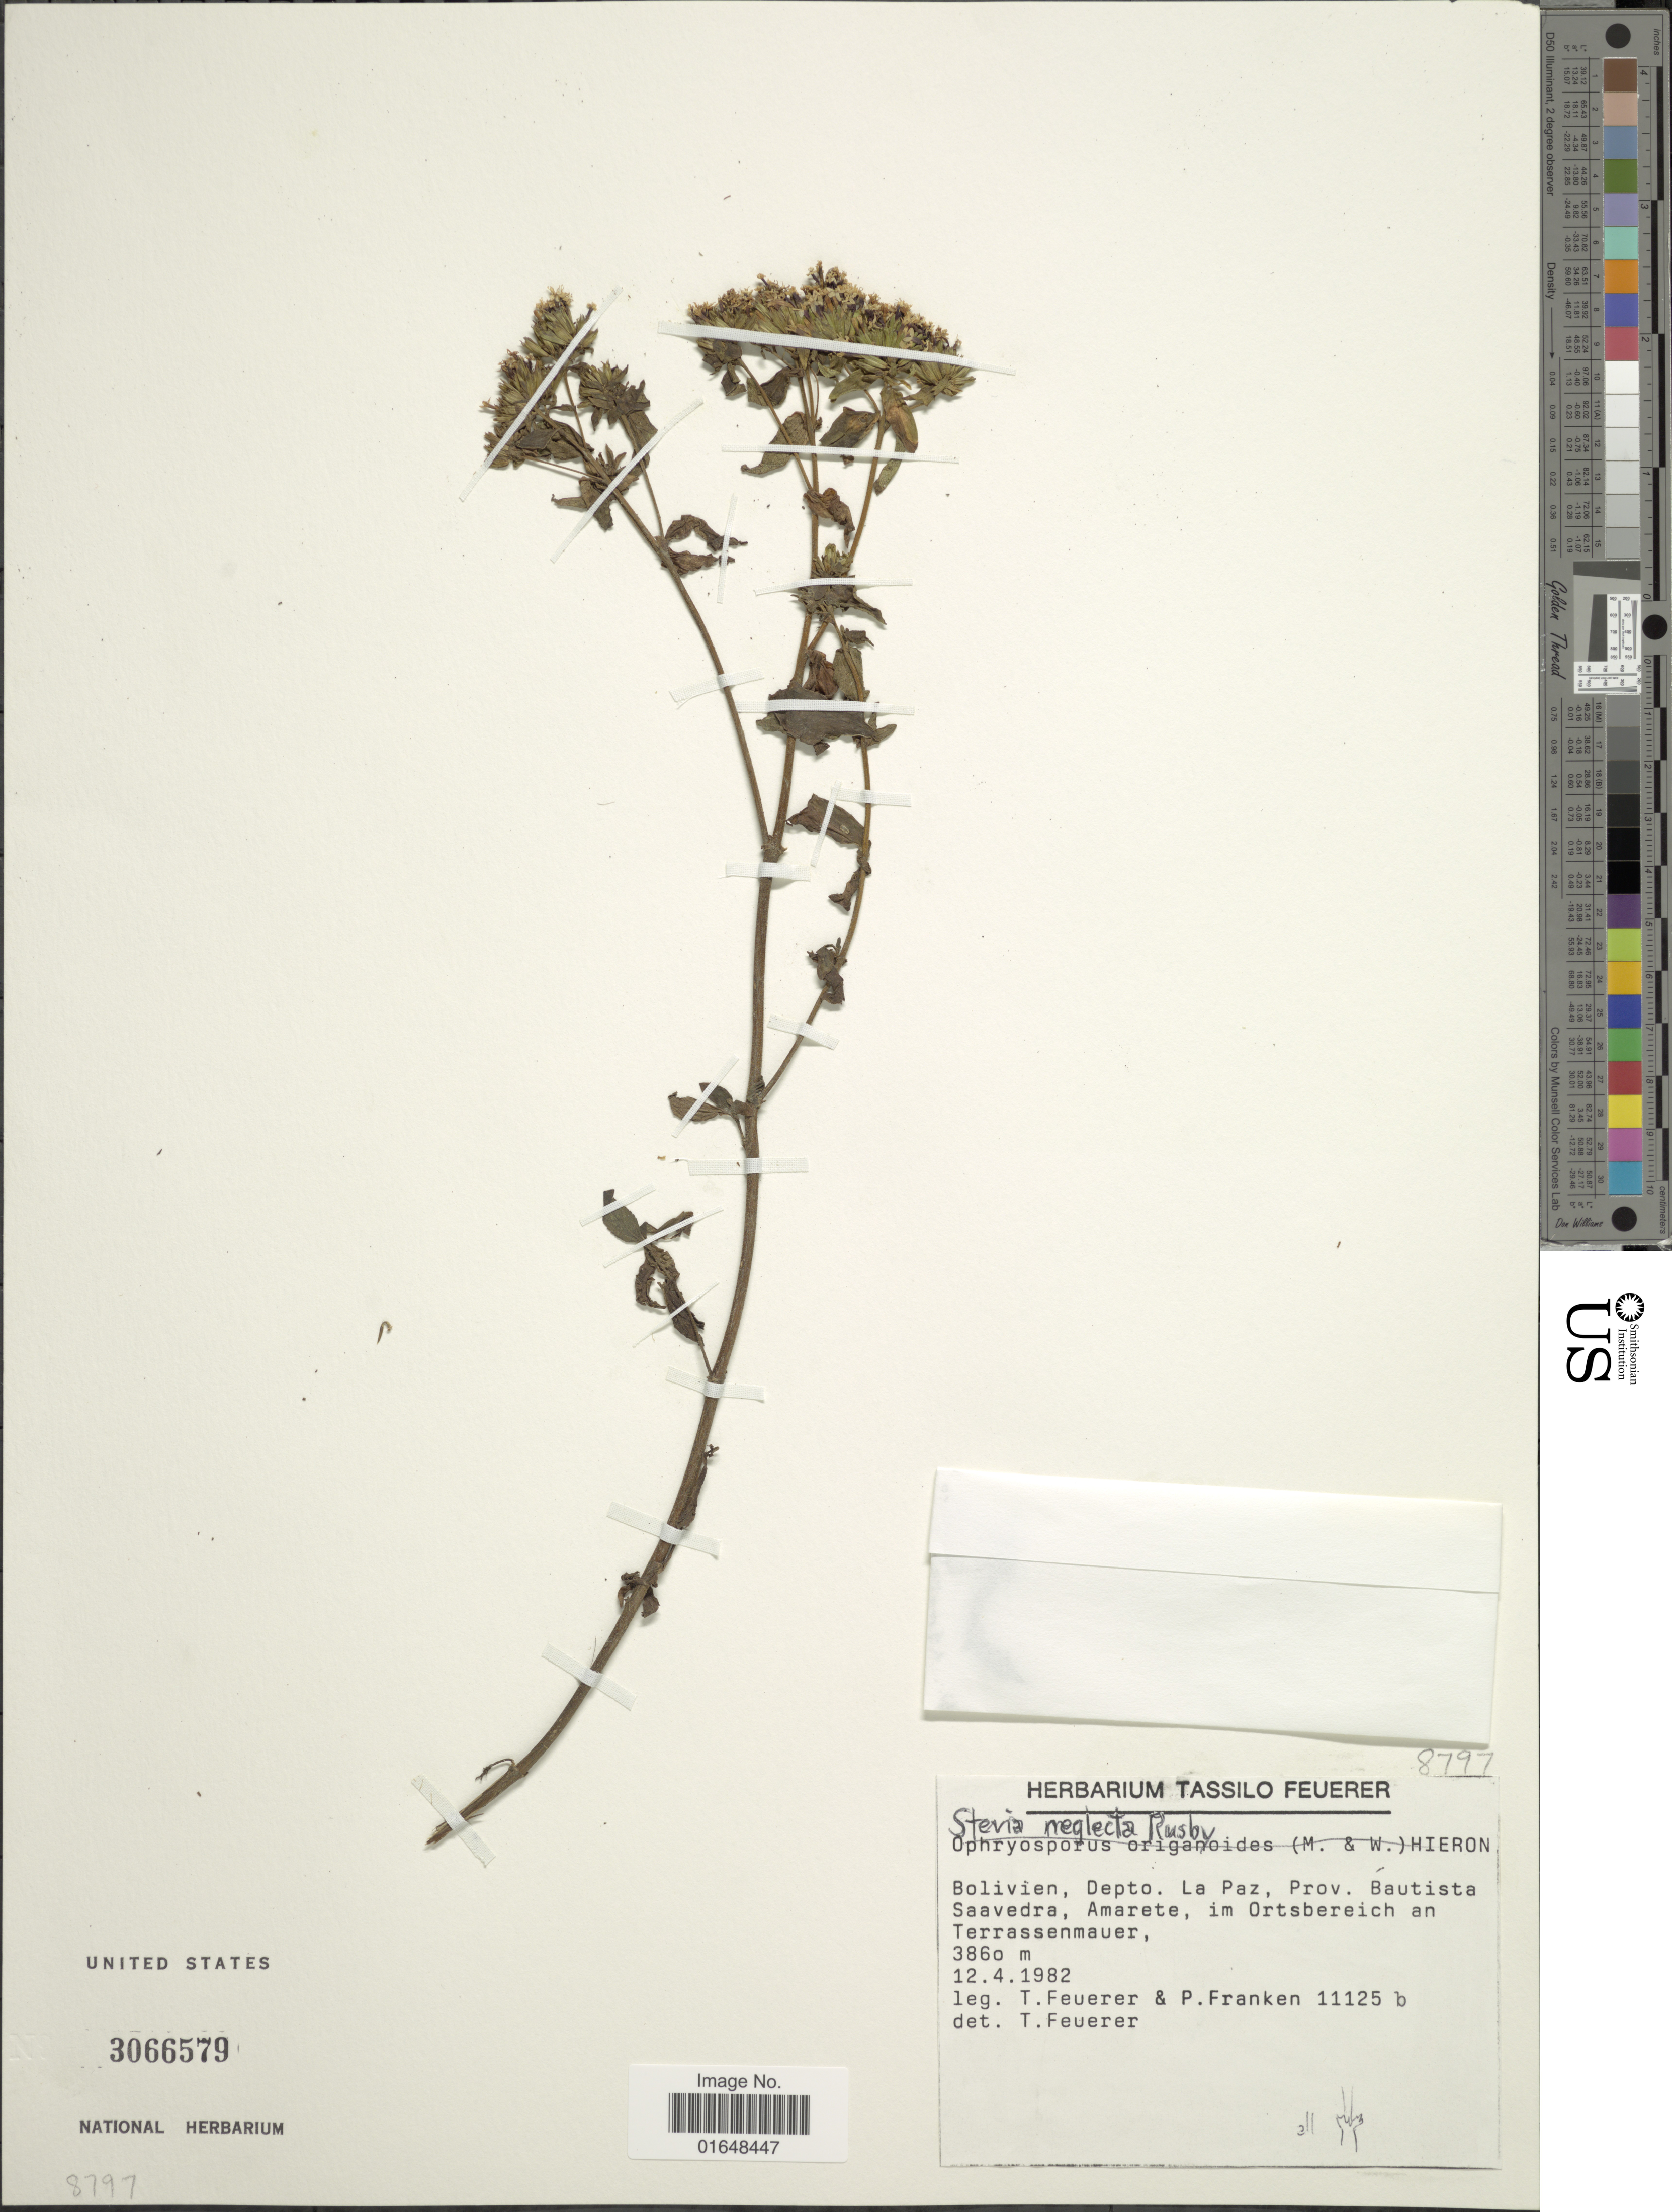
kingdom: Plantae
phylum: Tracheophyta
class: Magnoliopsida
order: Asterales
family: Asteraceae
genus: Stevia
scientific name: Stevia neglecta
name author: Rusby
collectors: T. Feuerer & N. Franken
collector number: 11125b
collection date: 1982-04-12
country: Bolivia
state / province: La Paz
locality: Bolivien, Depto. La Paz, Prov. Bautista Saavedra, Amarete, im Ortsbereich an Terrassenmauer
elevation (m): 3860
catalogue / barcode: US 3066579